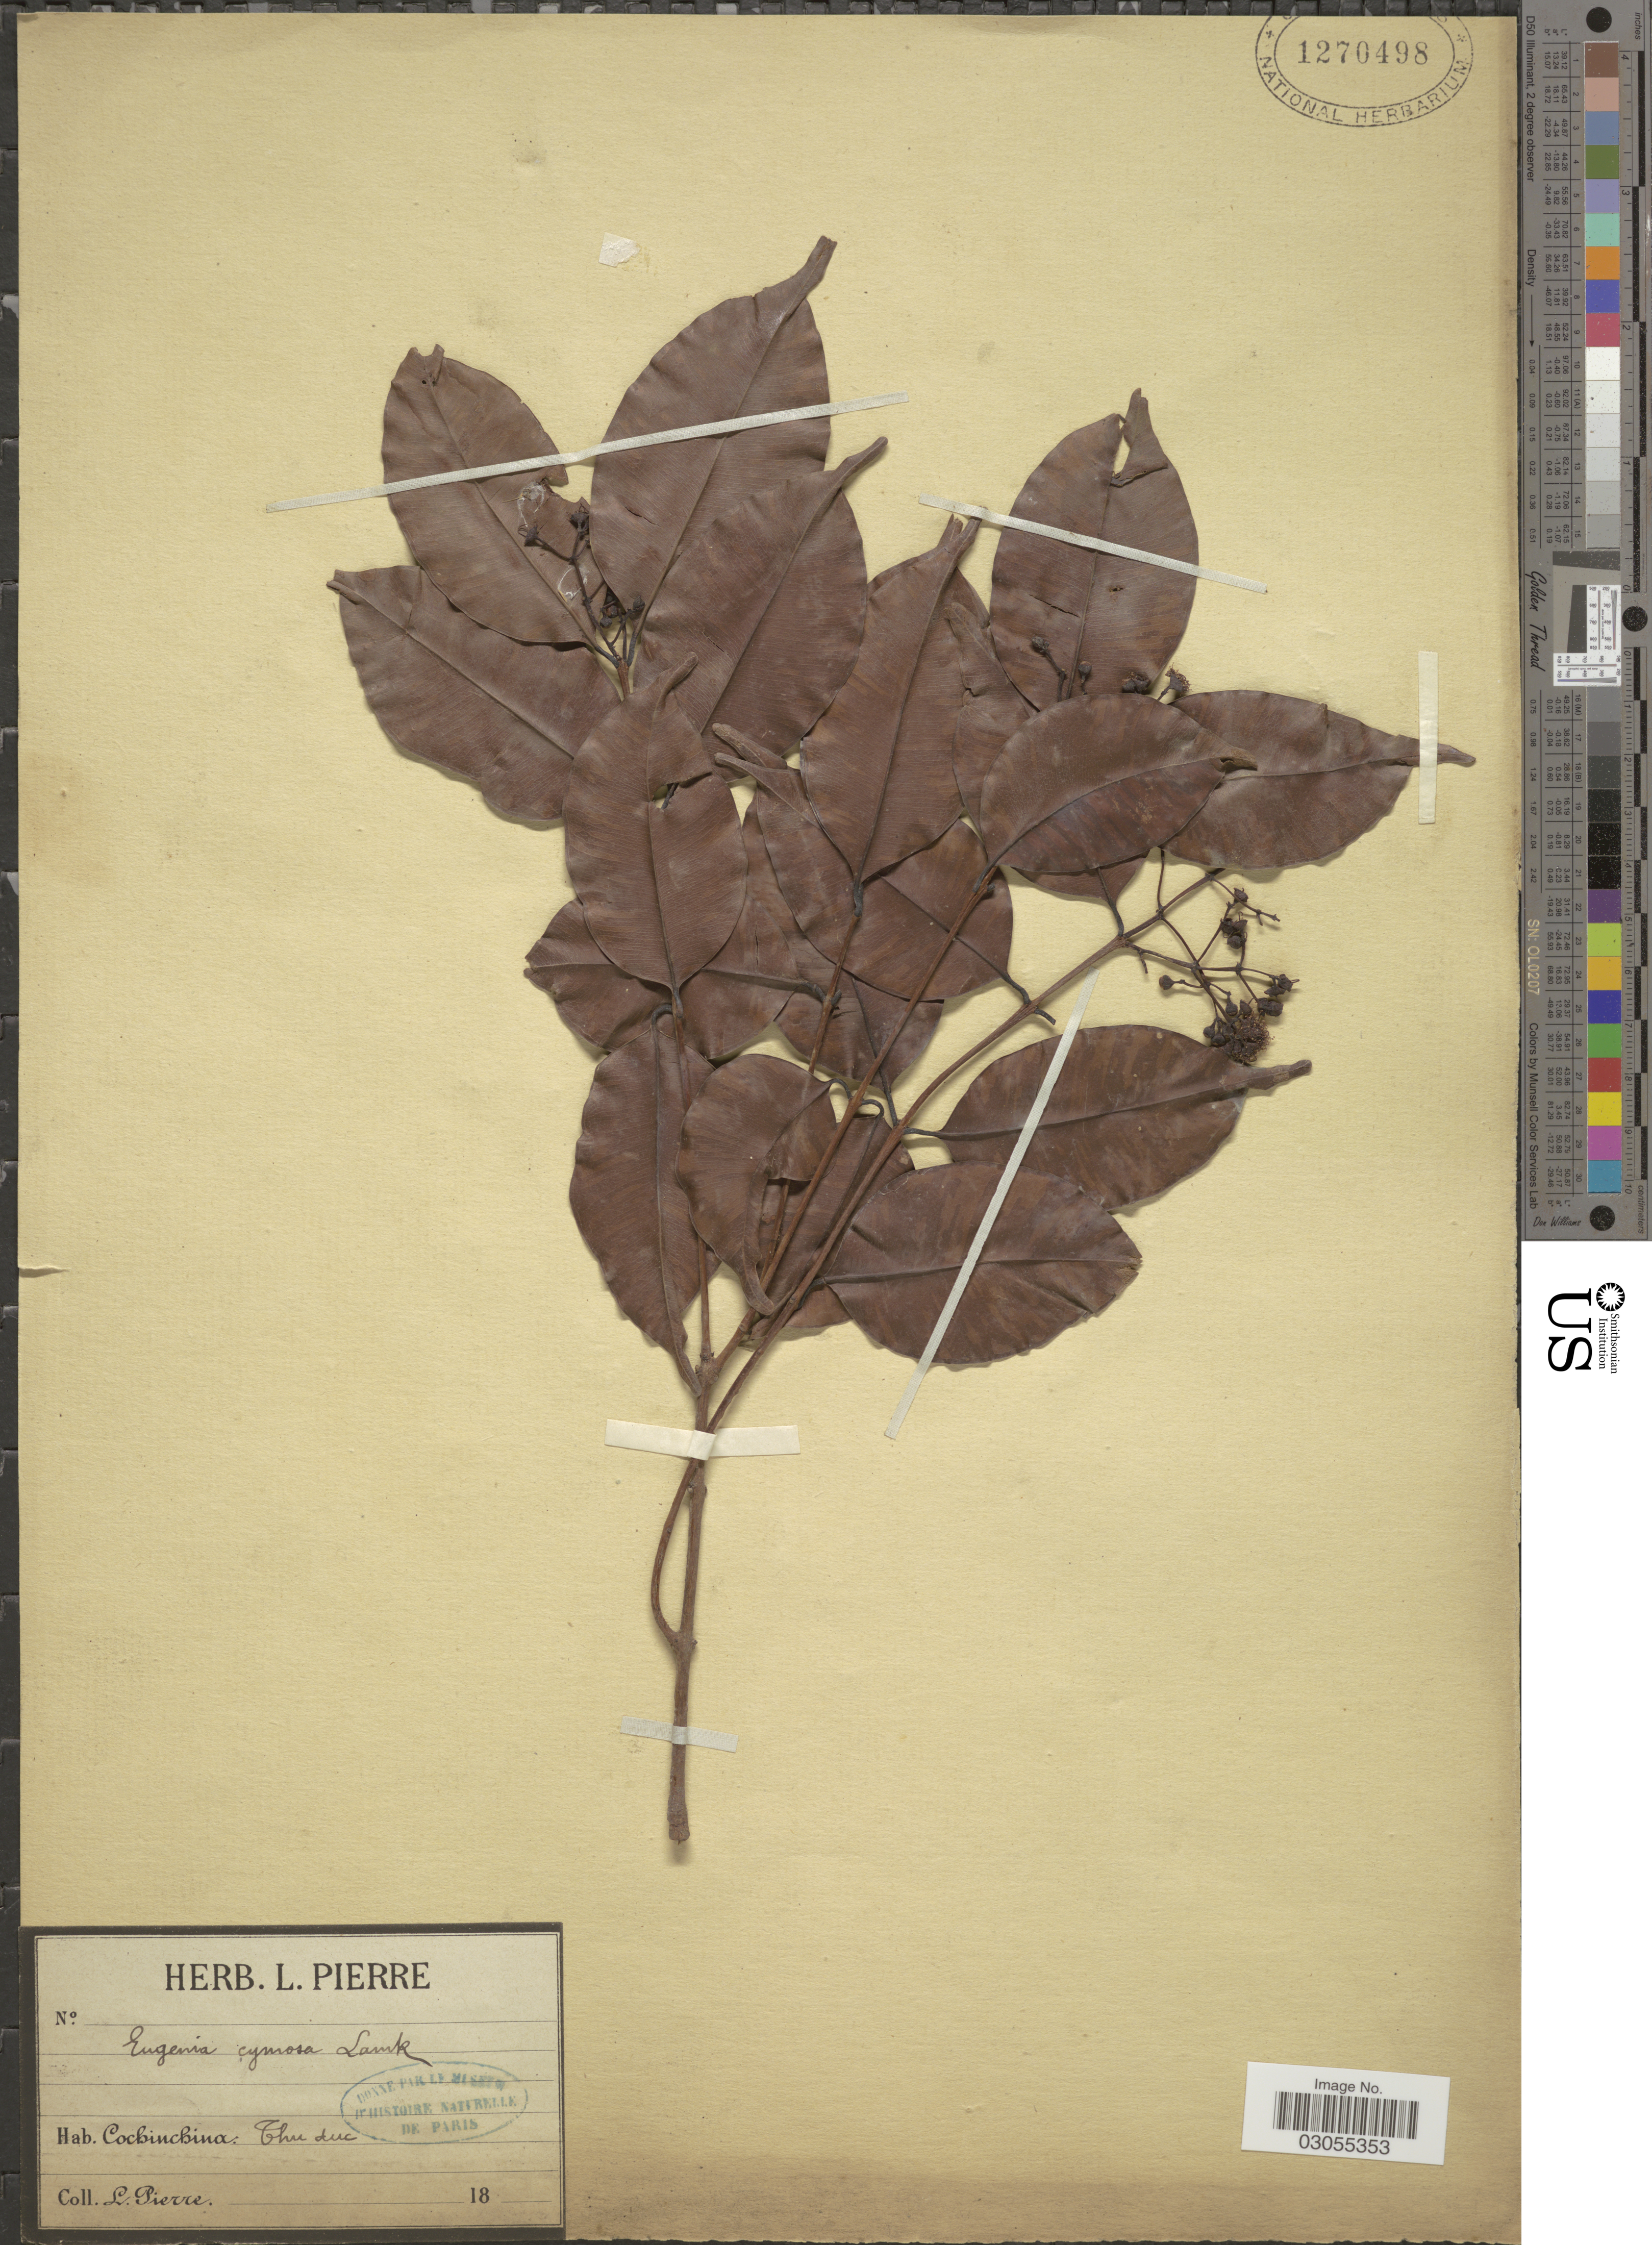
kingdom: Plantae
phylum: Tracheophyta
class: Magnoliopsida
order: Myrtales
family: Myrtaceae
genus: Syzygium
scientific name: Syzygium cymosum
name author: (Lam.) DC.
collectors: L. Pierre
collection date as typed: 18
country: Vietnam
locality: Cochinchina. Thu duc.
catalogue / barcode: US 1270498